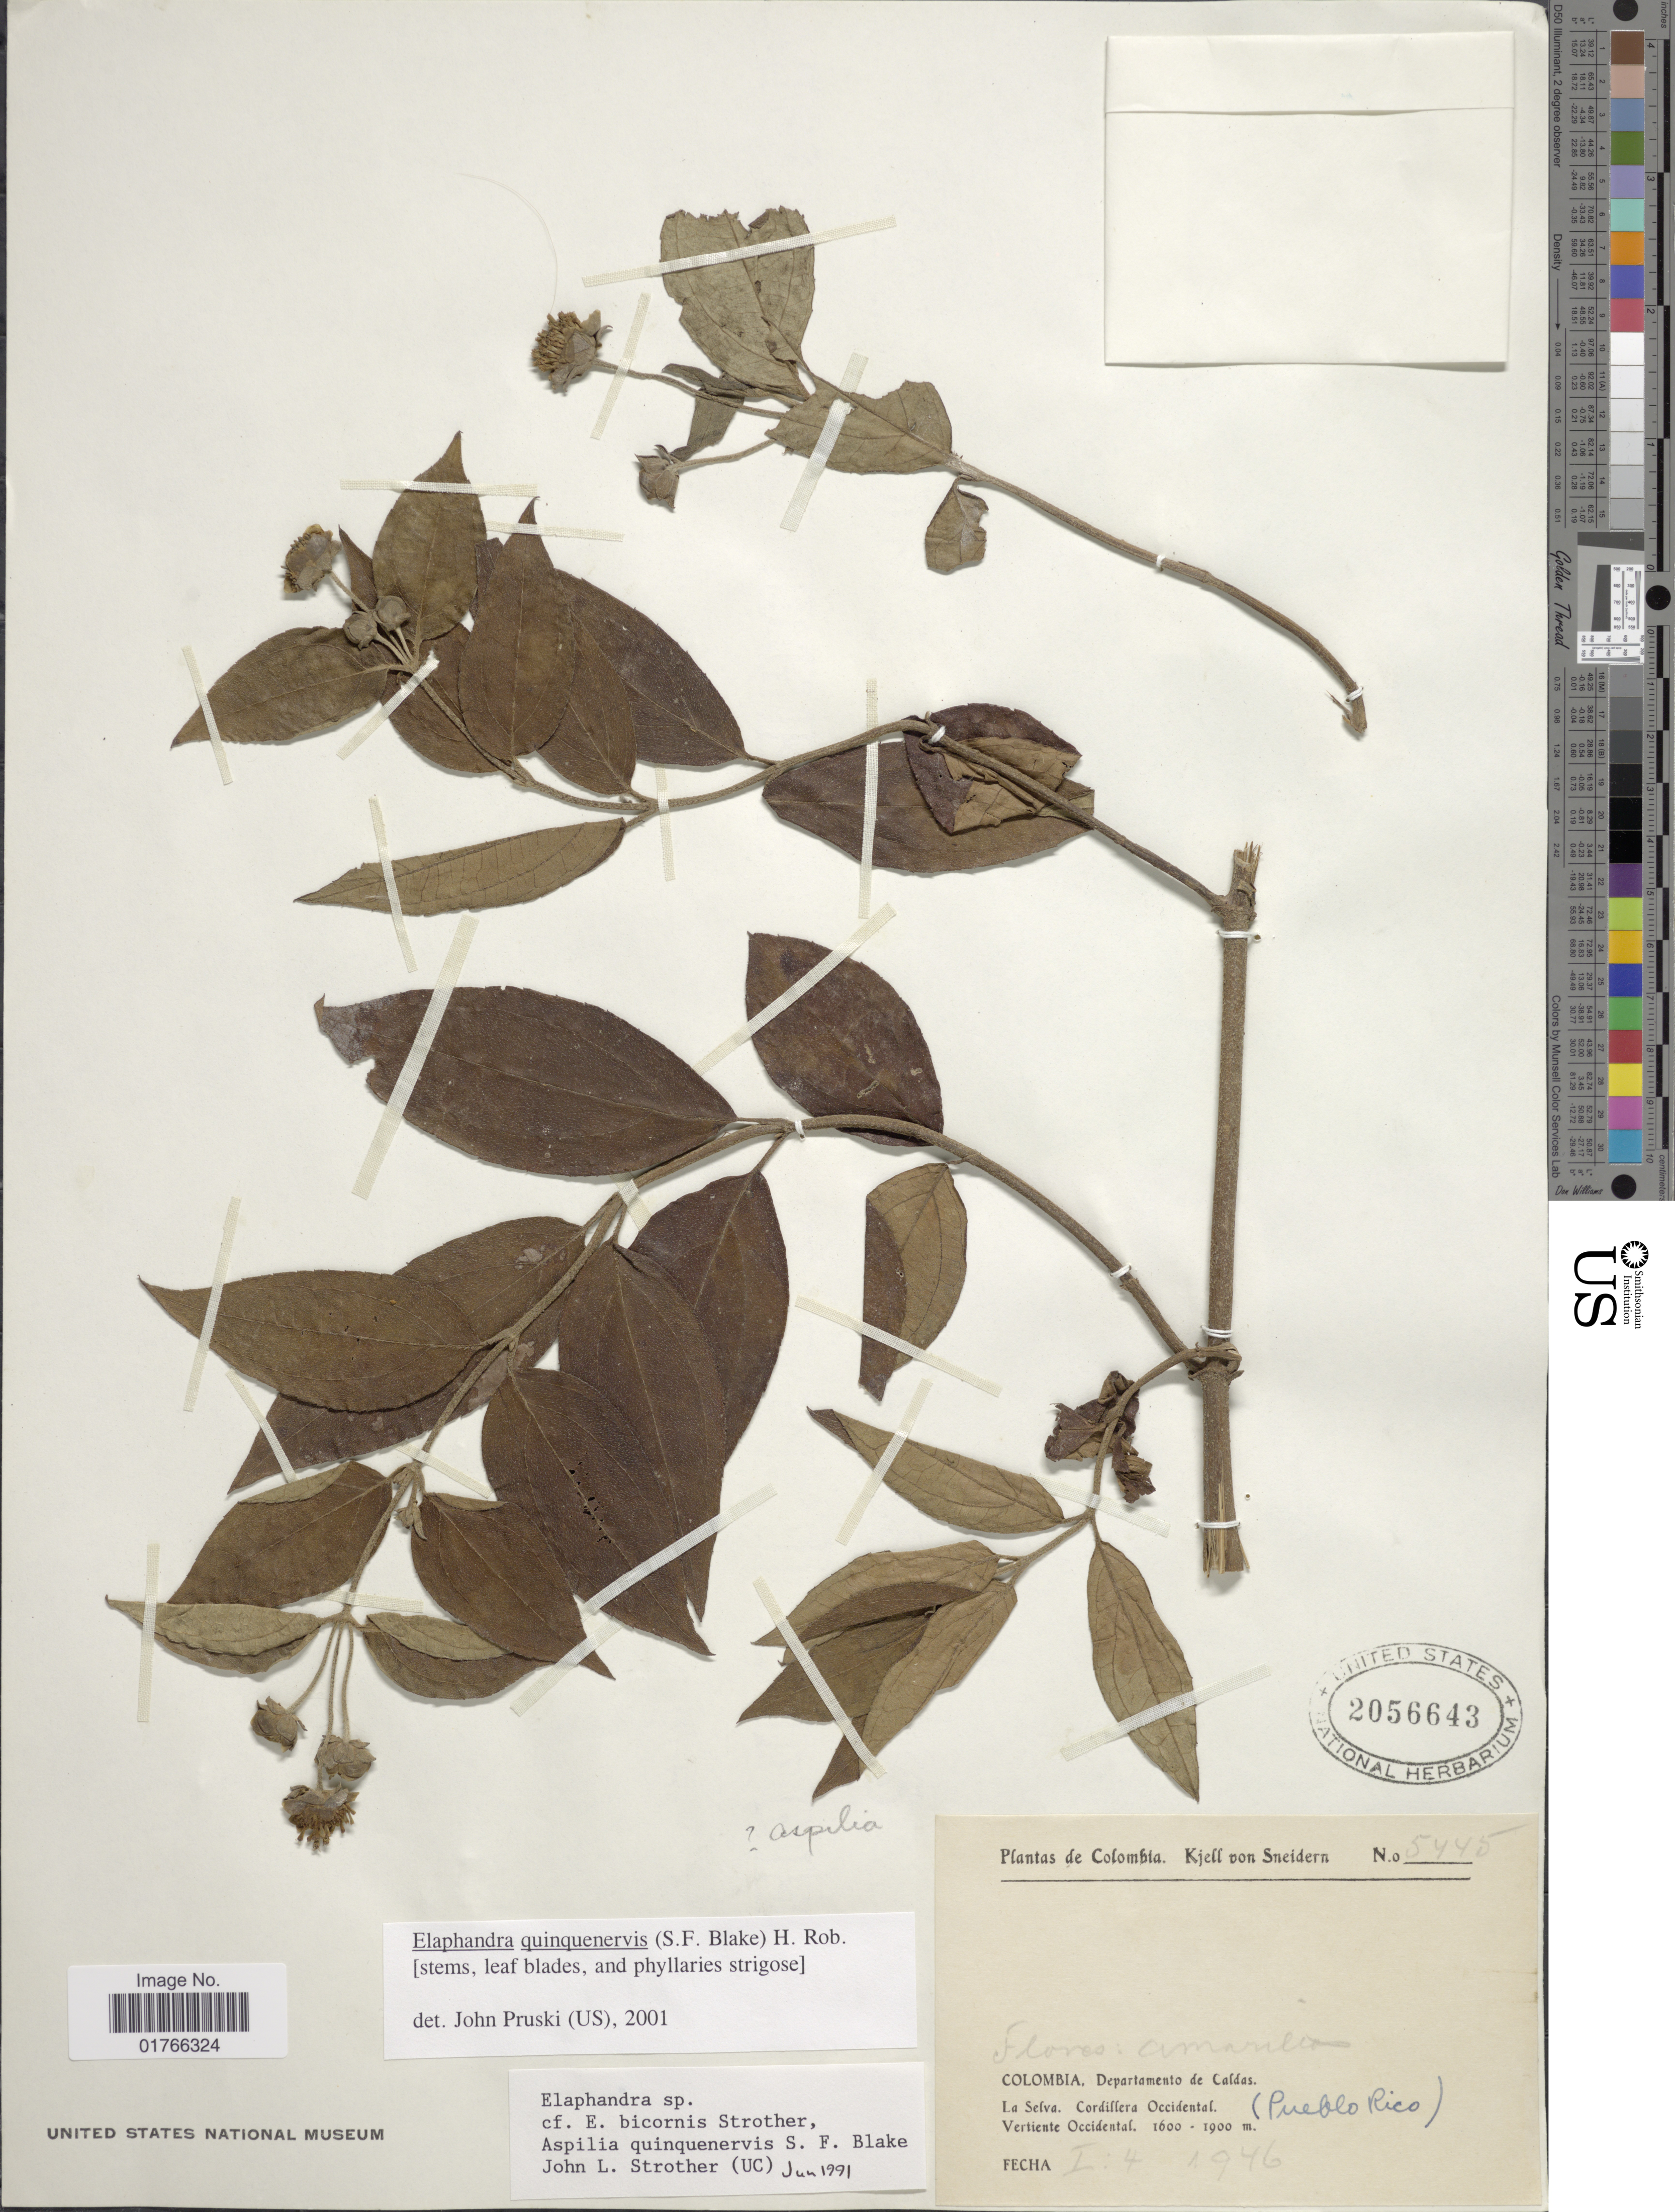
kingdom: Plantae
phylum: Tracheophyta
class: Magnoliopsida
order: Asterales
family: Asteraceae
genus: Elaphandra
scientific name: Elaphandra quinquenervis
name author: (S.F. Blake) H. Rob.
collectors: K. von Sneidern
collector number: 5445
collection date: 1946-01-04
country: Colombia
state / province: Caldas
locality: La Selva, Cordillera Occidental, Vertiente Occidental (Pueblo Rico)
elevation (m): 1600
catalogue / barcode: US 2056643